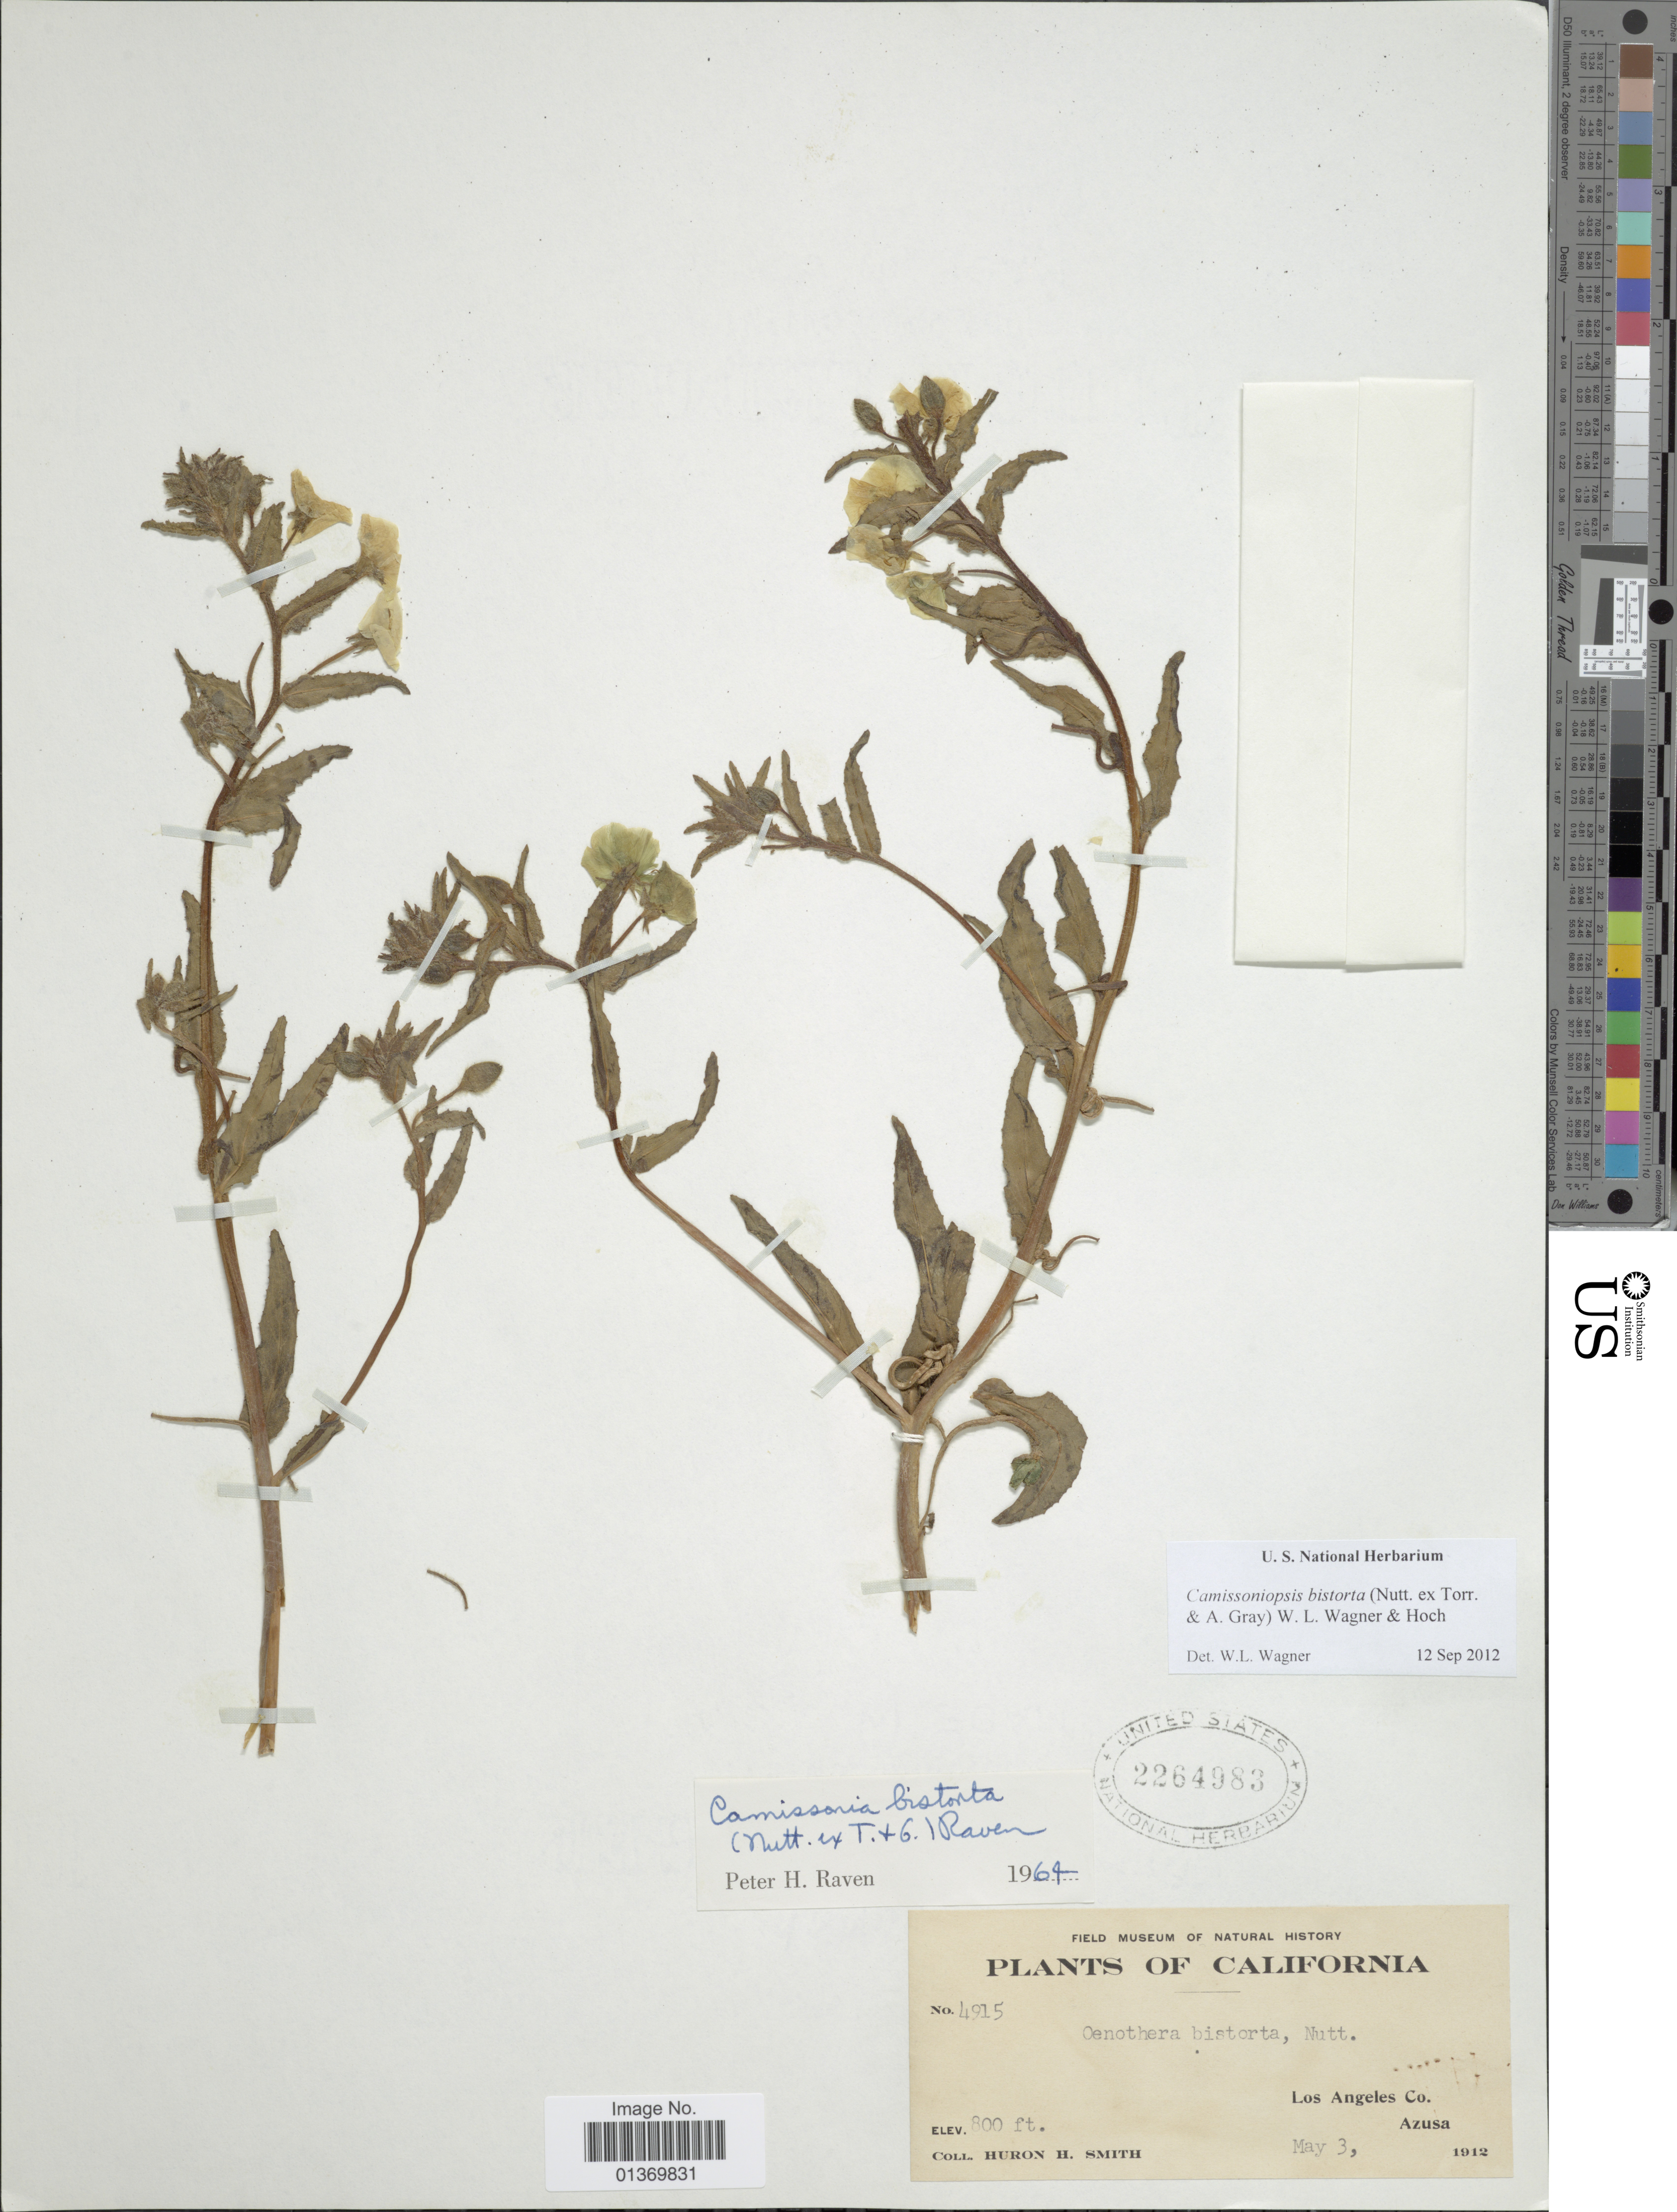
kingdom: Plantae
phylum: Tracheophyta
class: Magnoliopsida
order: Myrtales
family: Onagraceae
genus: Camissoniopsis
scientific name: Camissoniopsis bistorta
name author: (Nutt. ex Torr. & A. Gray) W.L. Wagner & Hoch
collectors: Huron H. Smith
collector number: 4915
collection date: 1912-05-03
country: United States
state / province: California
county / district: Los Angeles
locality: Los Angeles Co., Azusa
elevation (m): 244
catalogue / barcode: US 2264983